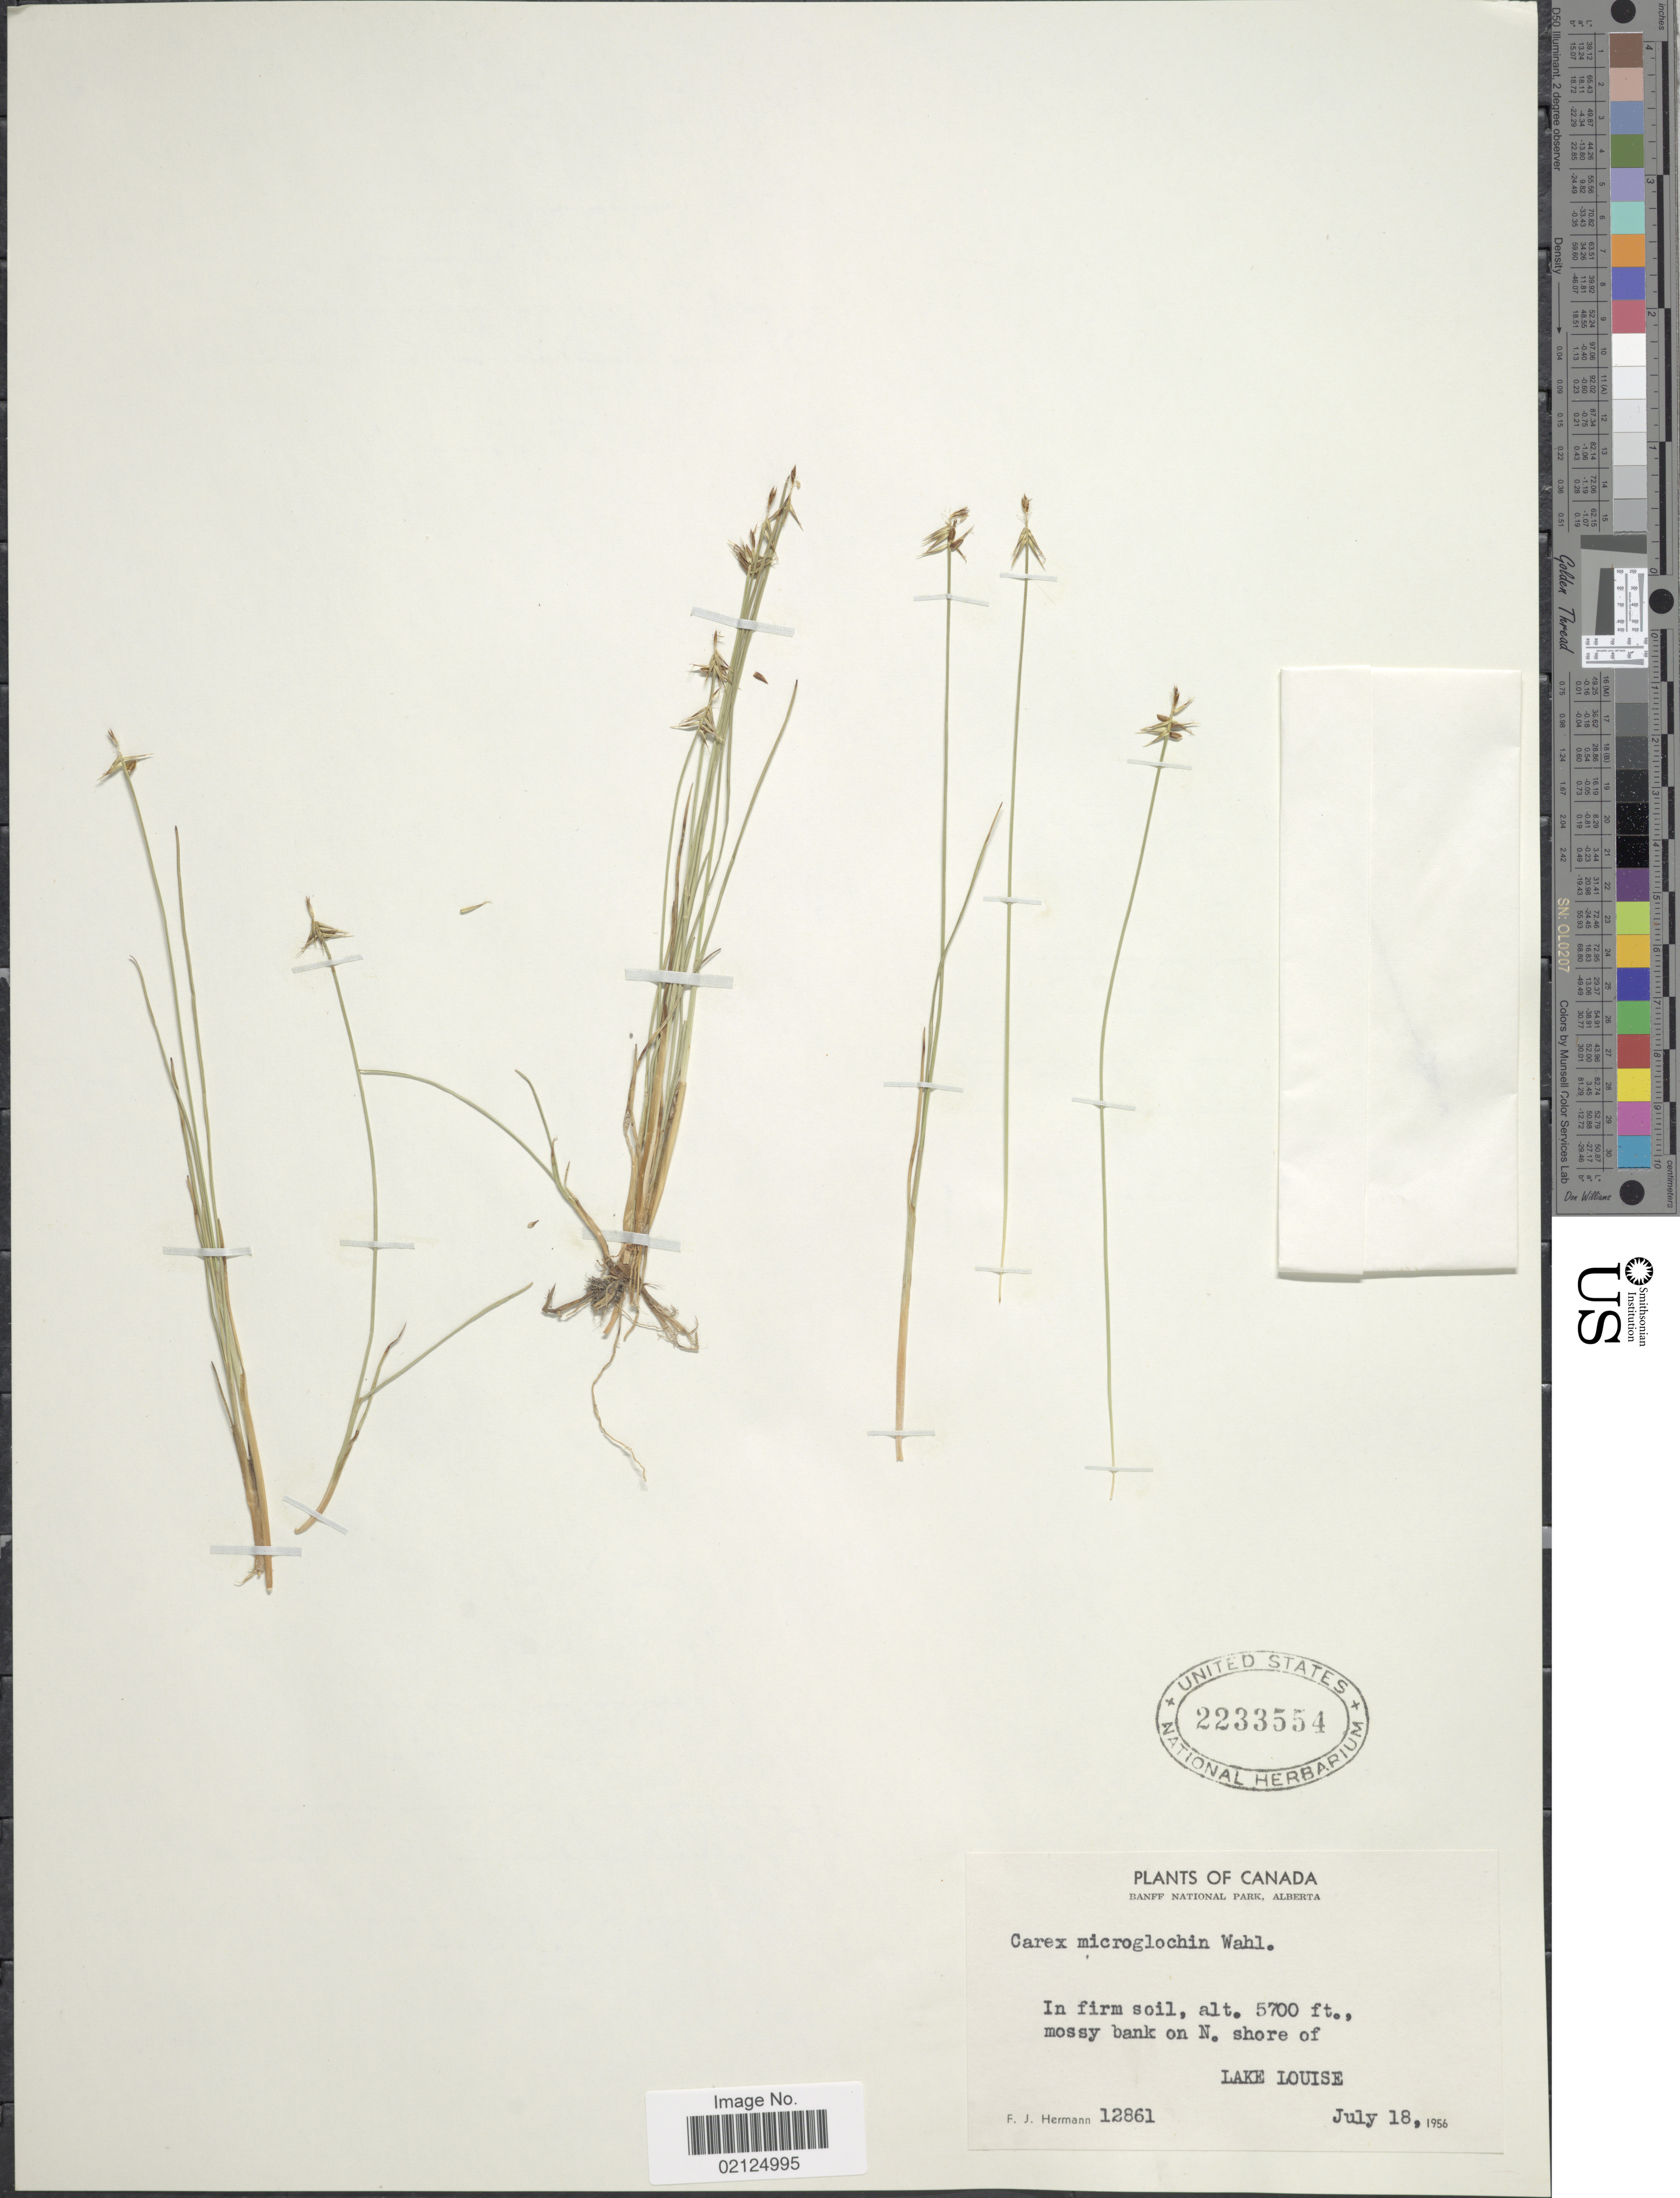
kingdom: Plantae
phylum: Tracheophyta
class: Liliopsida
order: Poales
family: Cyperaceae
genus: Carex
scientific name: Carex microglochin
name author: Wahlenb.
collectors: F. J. Hermann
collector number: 12861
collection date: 1956-07-18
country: Canada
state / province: Alberta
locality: Banff National Park, on N. shore of Lake Louise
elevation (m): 1737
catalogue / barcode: US 2233554